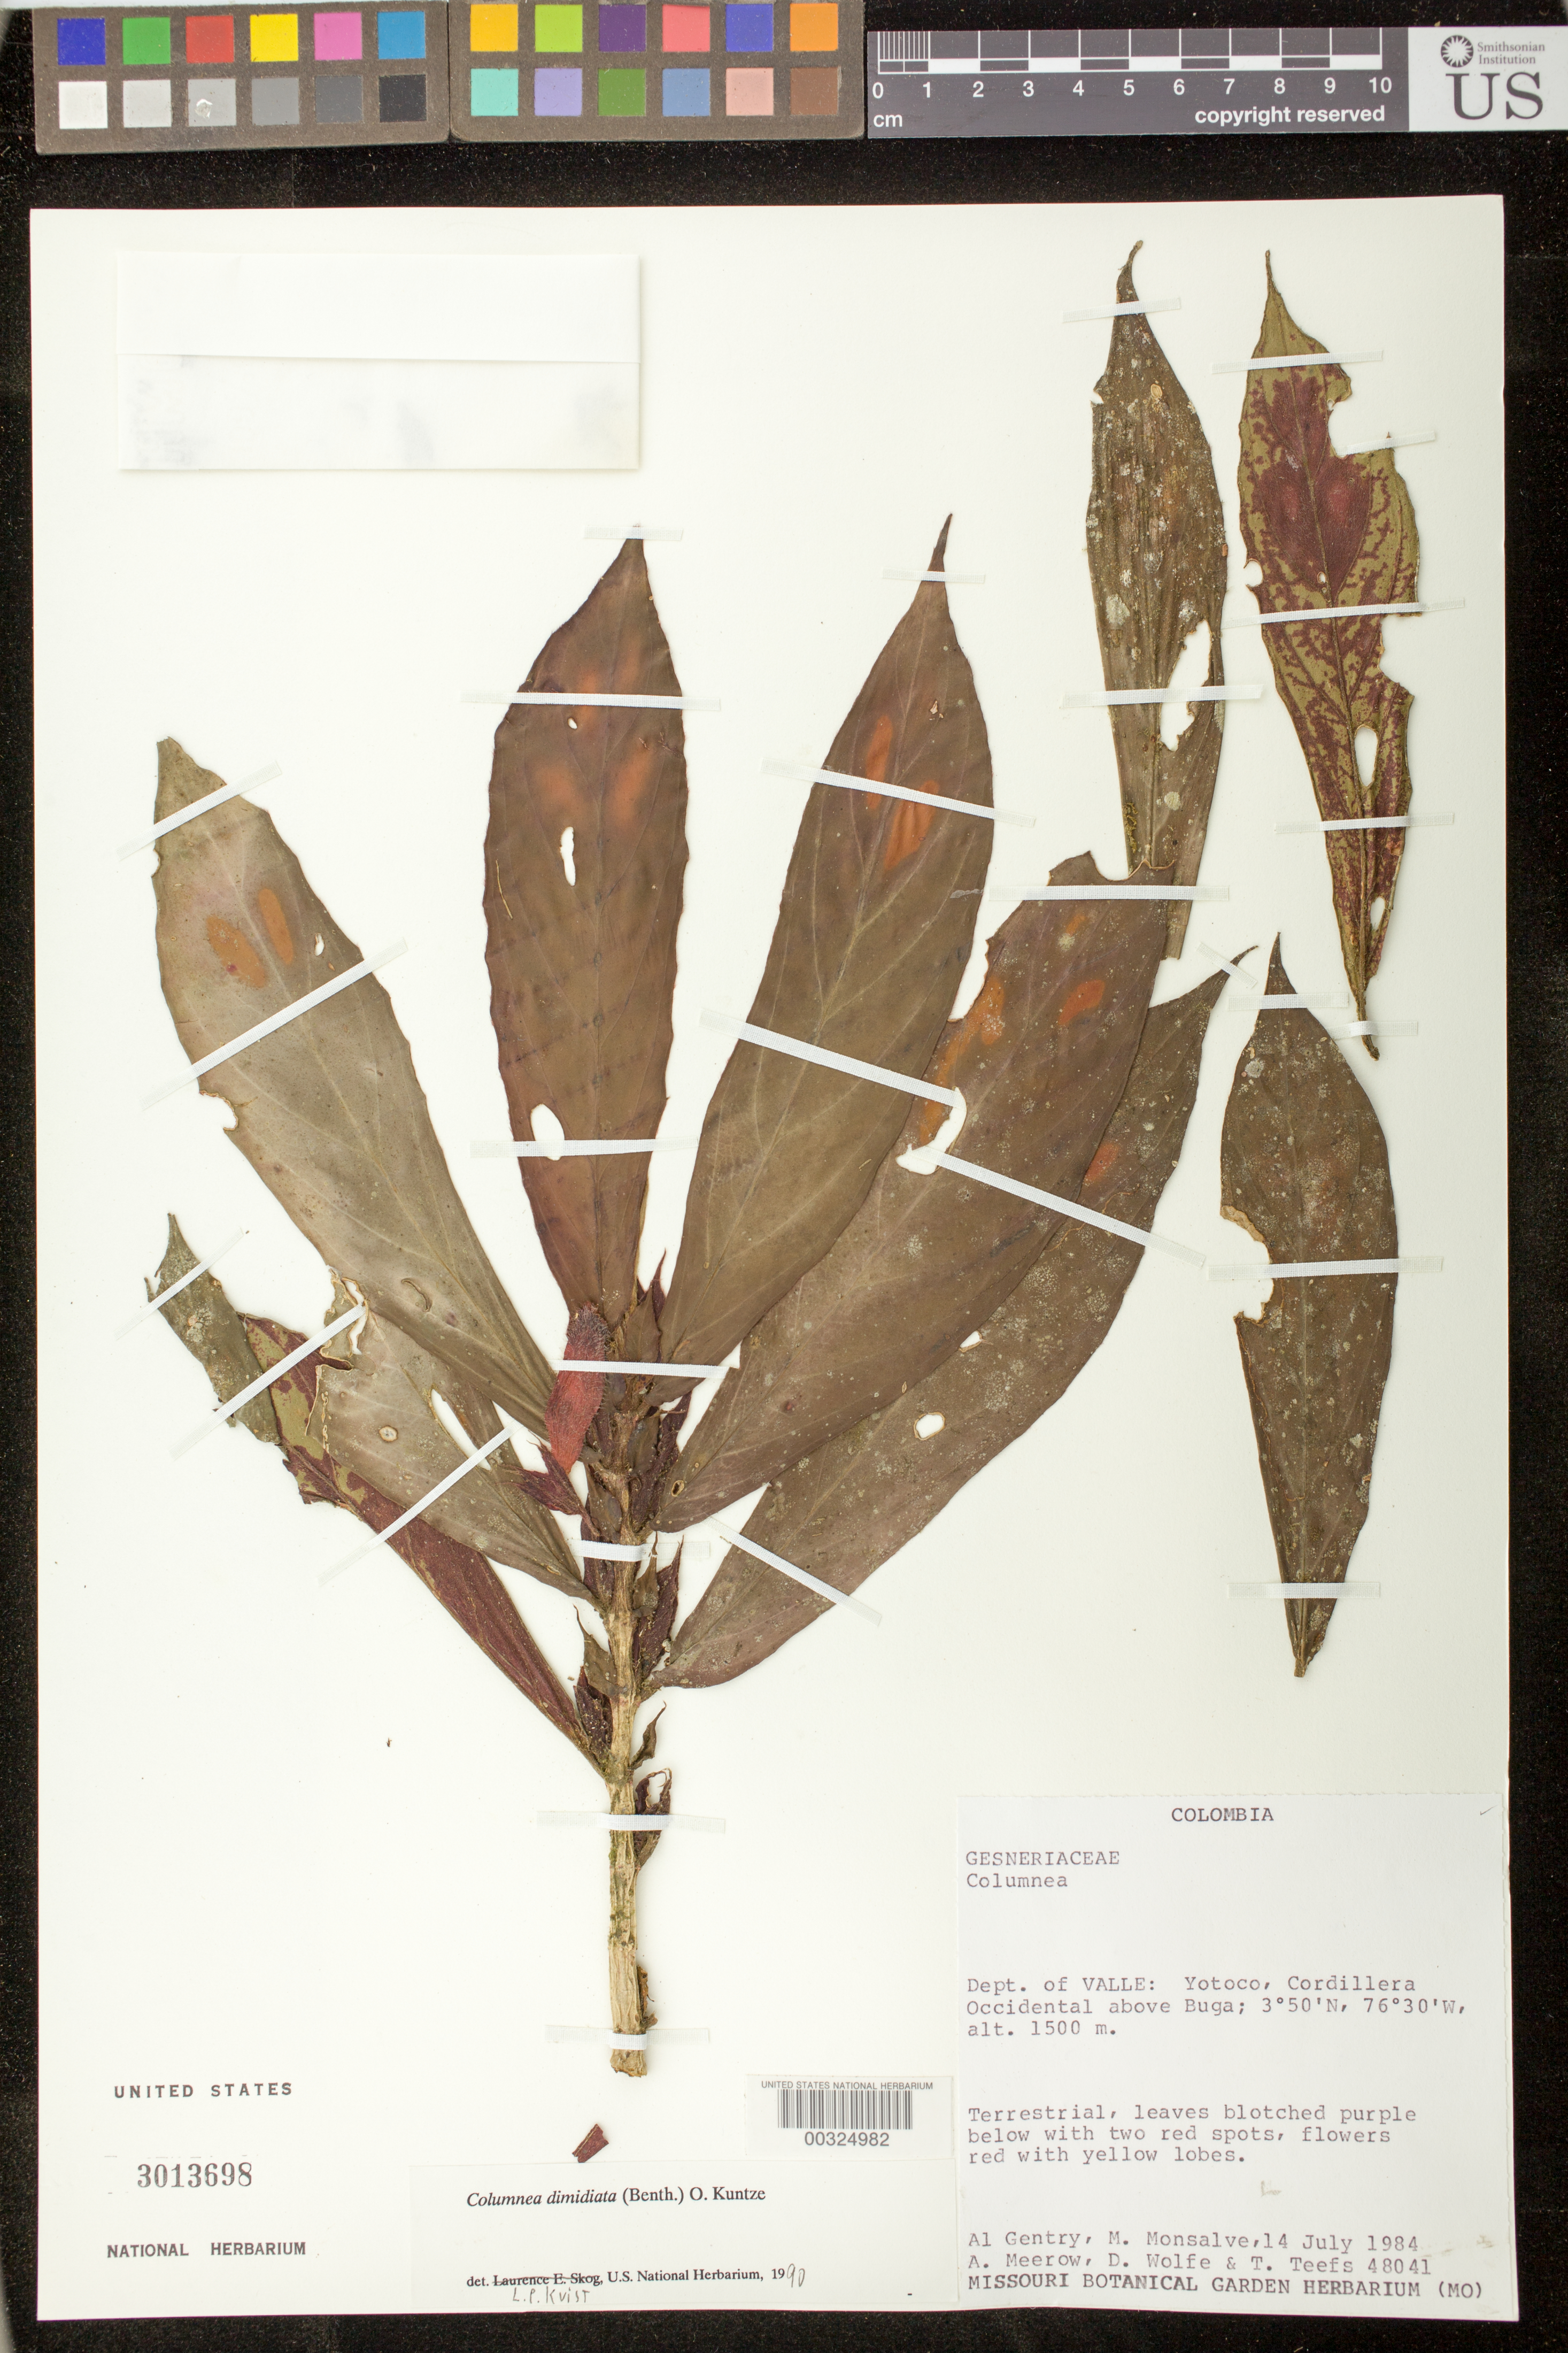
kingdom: Plantae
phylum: Tracheophyta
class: Magnoliopsida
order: Lamiales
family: Gesneriaceae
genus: Columnea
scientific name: Columnea dimidiata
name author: (Benth.) Kuntze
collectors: A. H. Gentry, M. Monsalve, A. Meerow, D. Wolfe & T. Teefs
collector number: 48041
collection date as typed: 14 Jul 1984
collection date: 1984-07-14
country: Colombia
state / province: Valle del Cauca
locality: Yotoco, Cordillera Occidental above Buga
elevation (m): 1500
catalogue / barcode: US 3013698